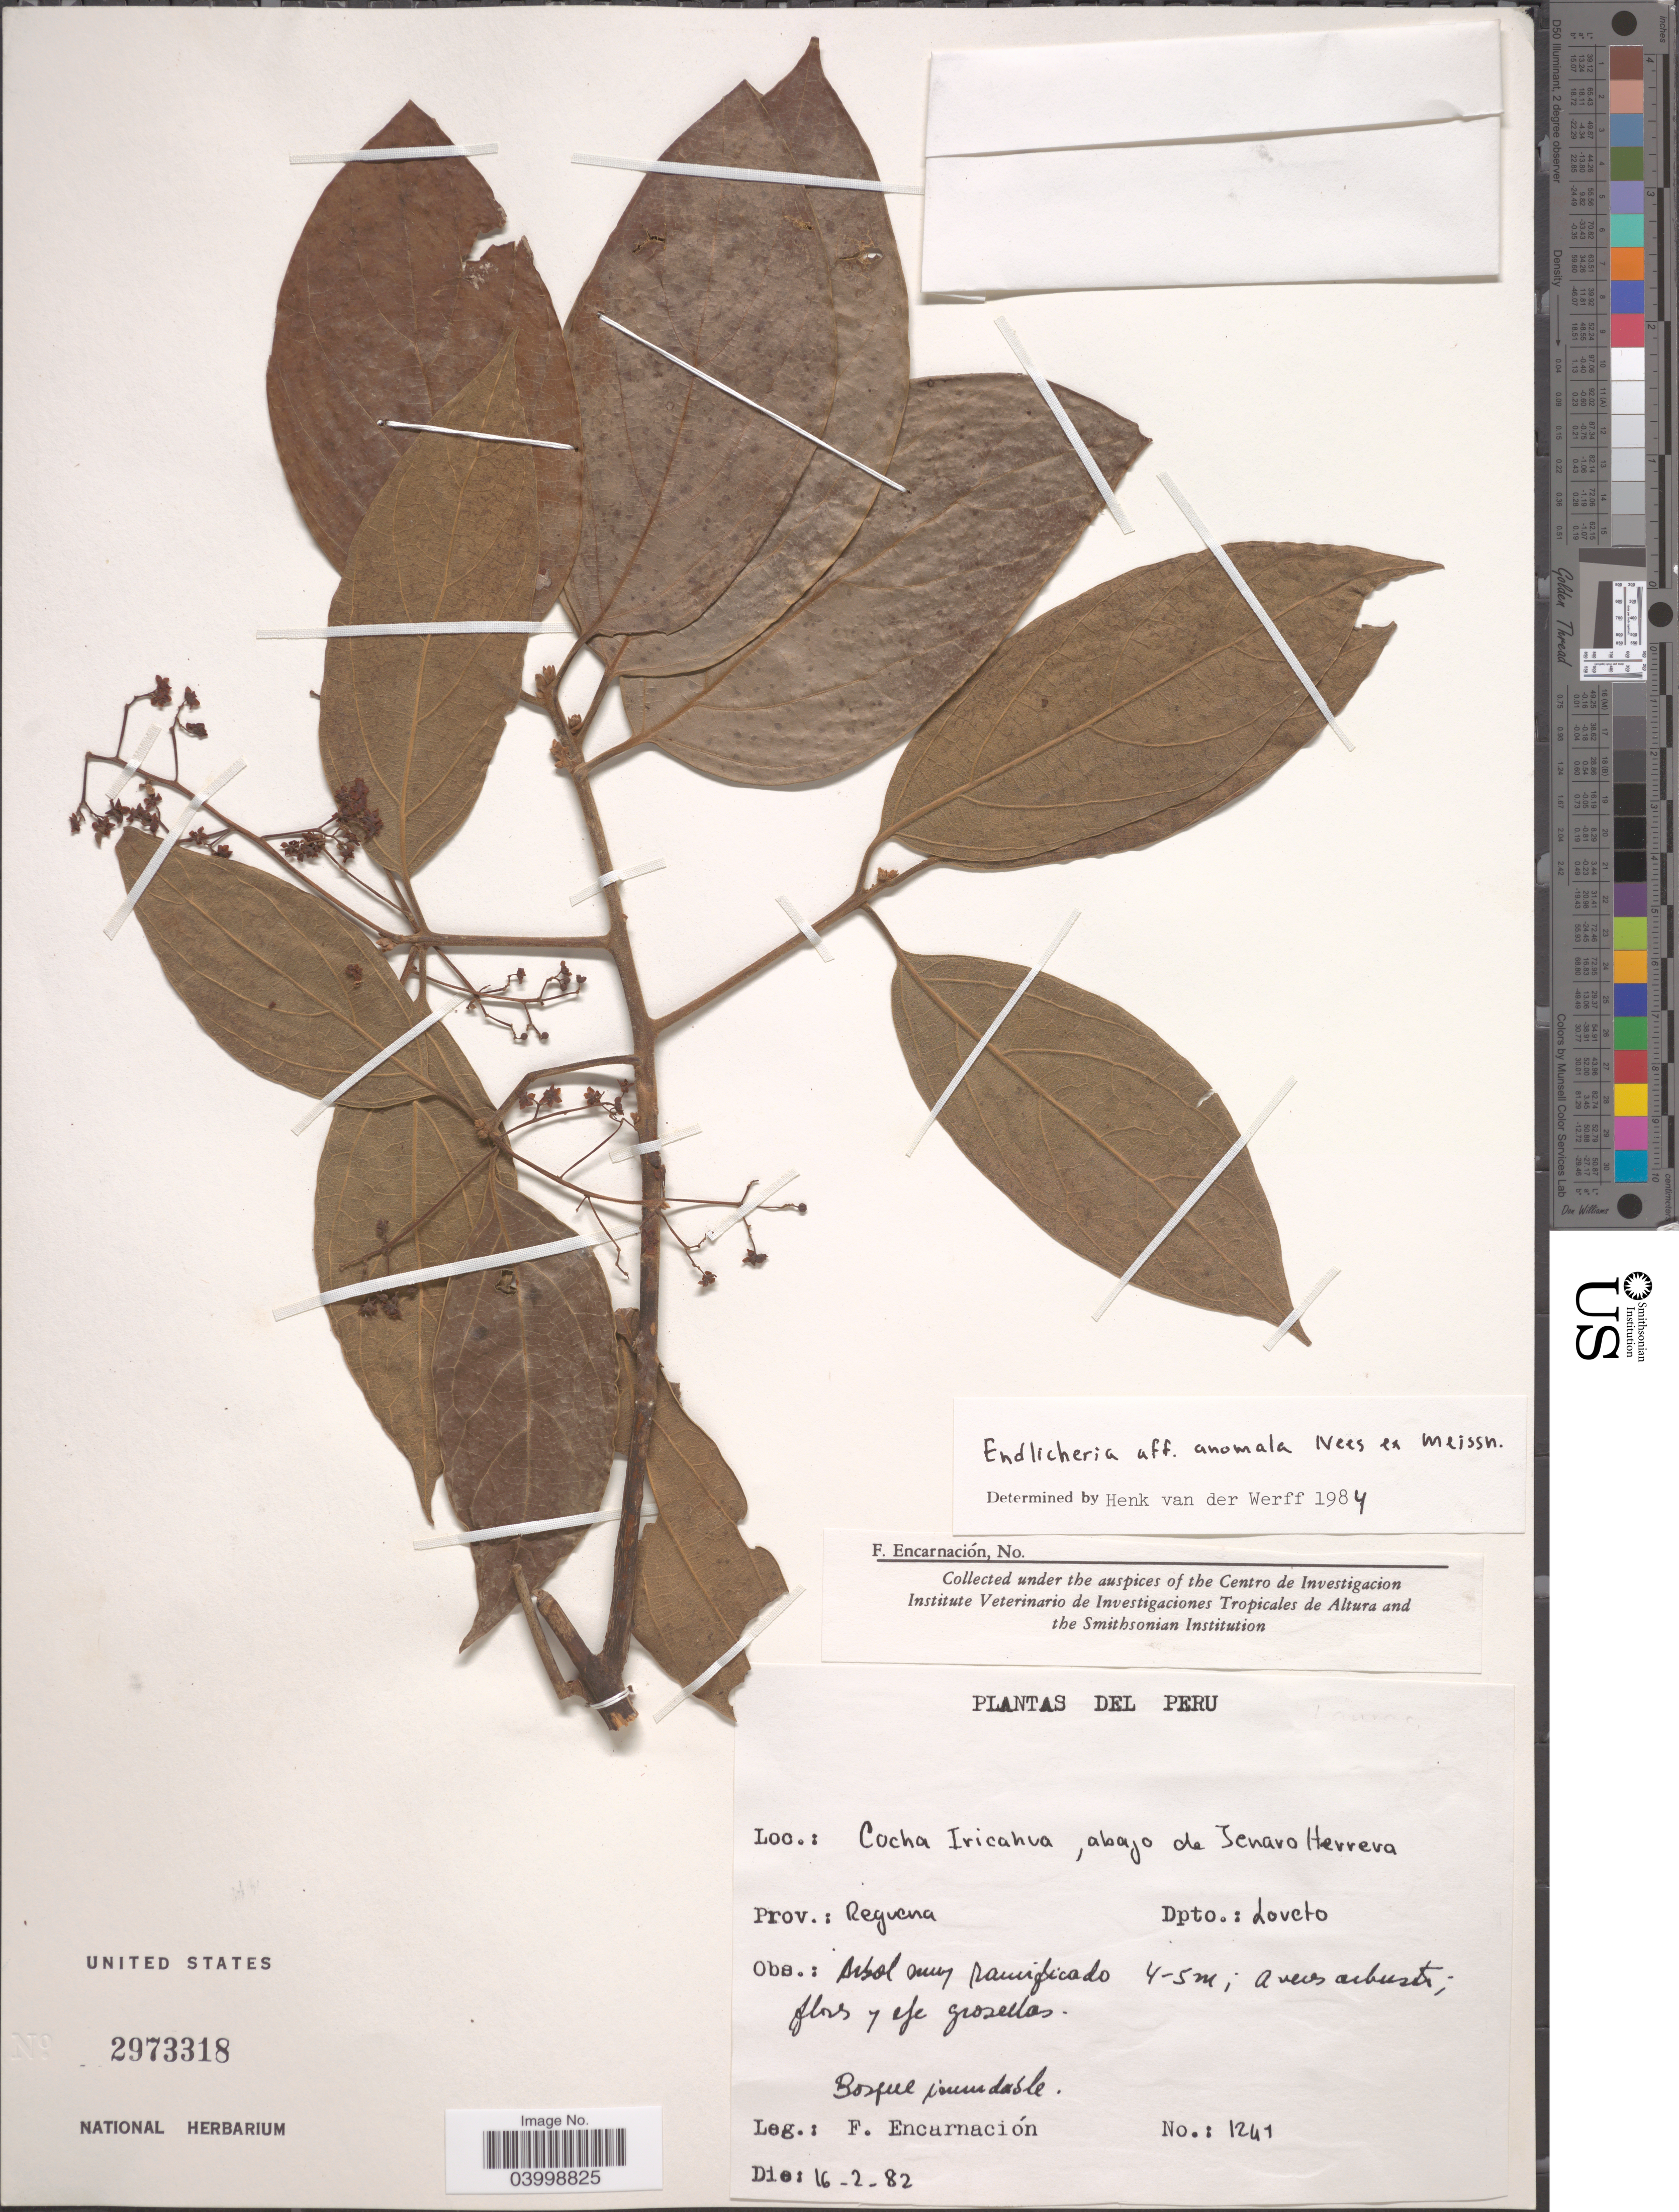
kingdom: Plantae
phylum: Tracheophyta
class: Magnoliopsida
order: Laurales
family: Lauraceae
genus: Endlicheria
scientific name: Endlicheria anomala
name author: Nees ex Meisn.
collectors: F. Encarnación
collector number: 1241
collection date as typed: Transcribed d/m/y: 16/2/82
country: Peru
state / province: Loreto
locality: Cocha Iricahua, abajo de Jenaro Herrera. Prov.: Requena. Dpto.: Loreto.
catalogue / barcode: US 2973318